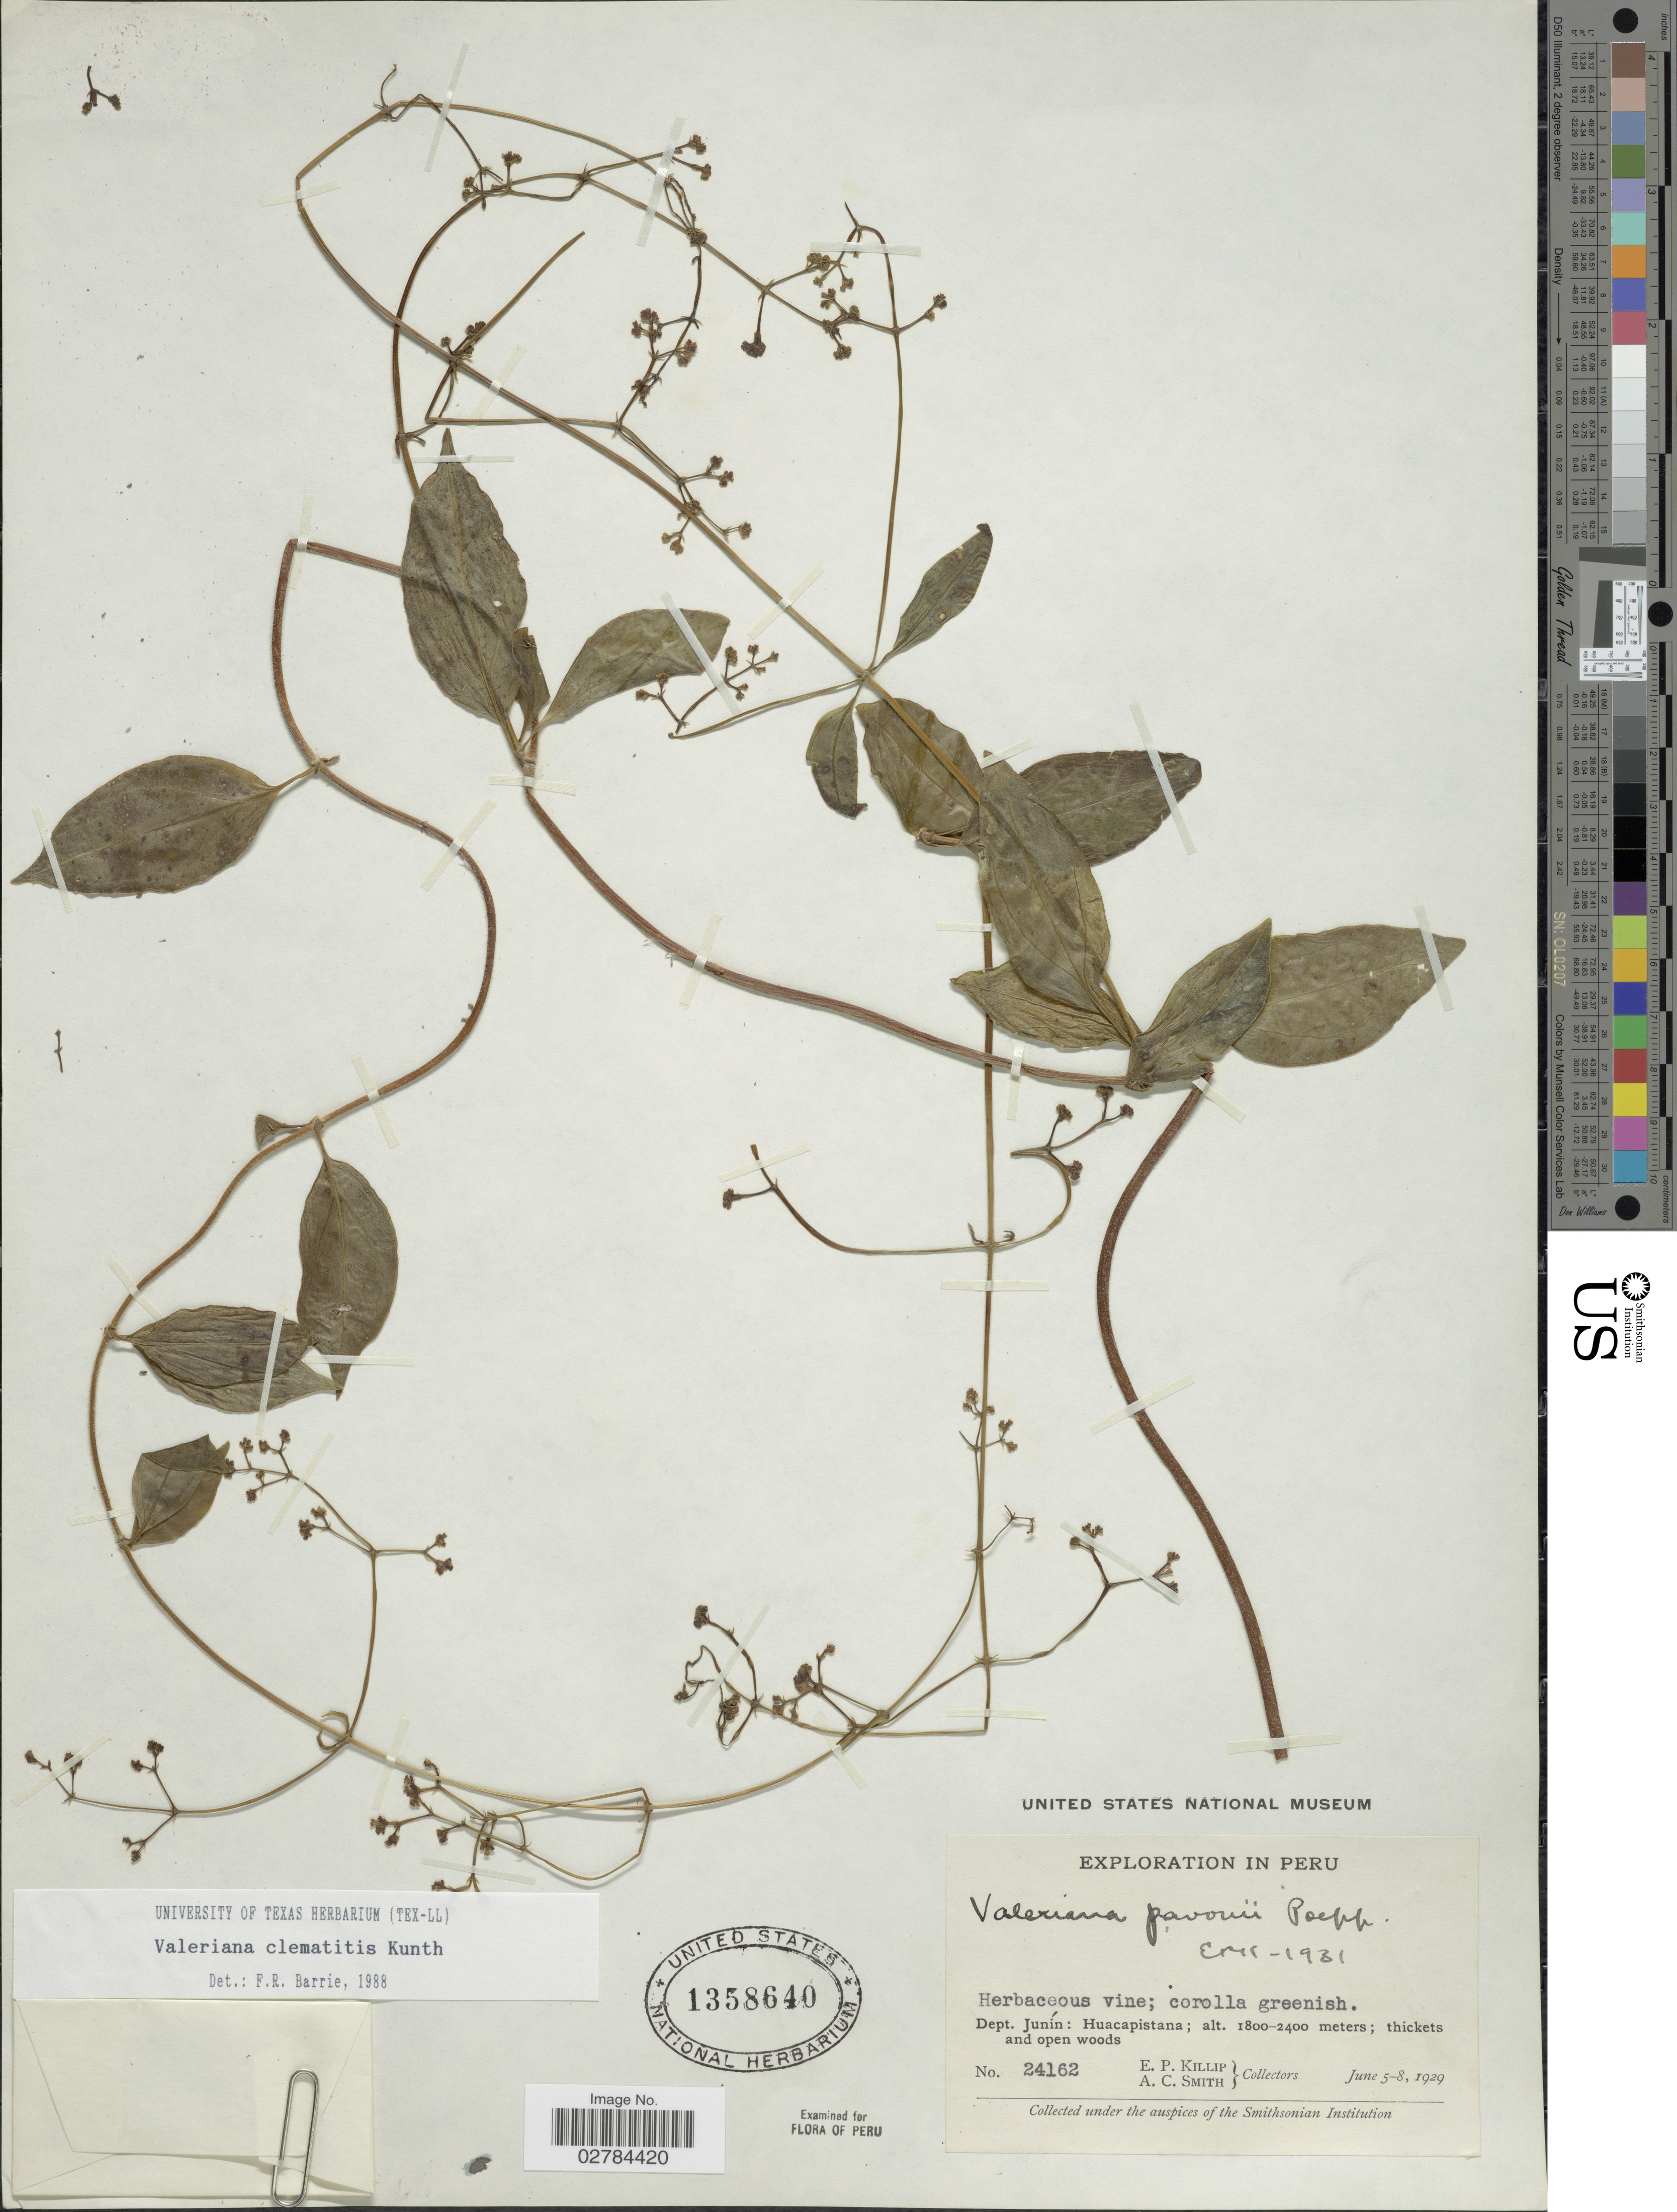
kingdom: Plantae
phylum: Tracheophyta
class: Magnoliopsida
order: Dipsacales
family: Caprifoliaceae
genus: Valeriana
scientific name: Valeriana clematitis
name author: Kunth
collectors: E. P. Killip & A. C. Smith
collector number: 24162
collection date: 1929-06-05/1929-06-08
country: Peru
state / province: Junín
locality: Dept. Junín: Huacapistana.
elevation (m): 1800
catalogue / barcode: US 1358640